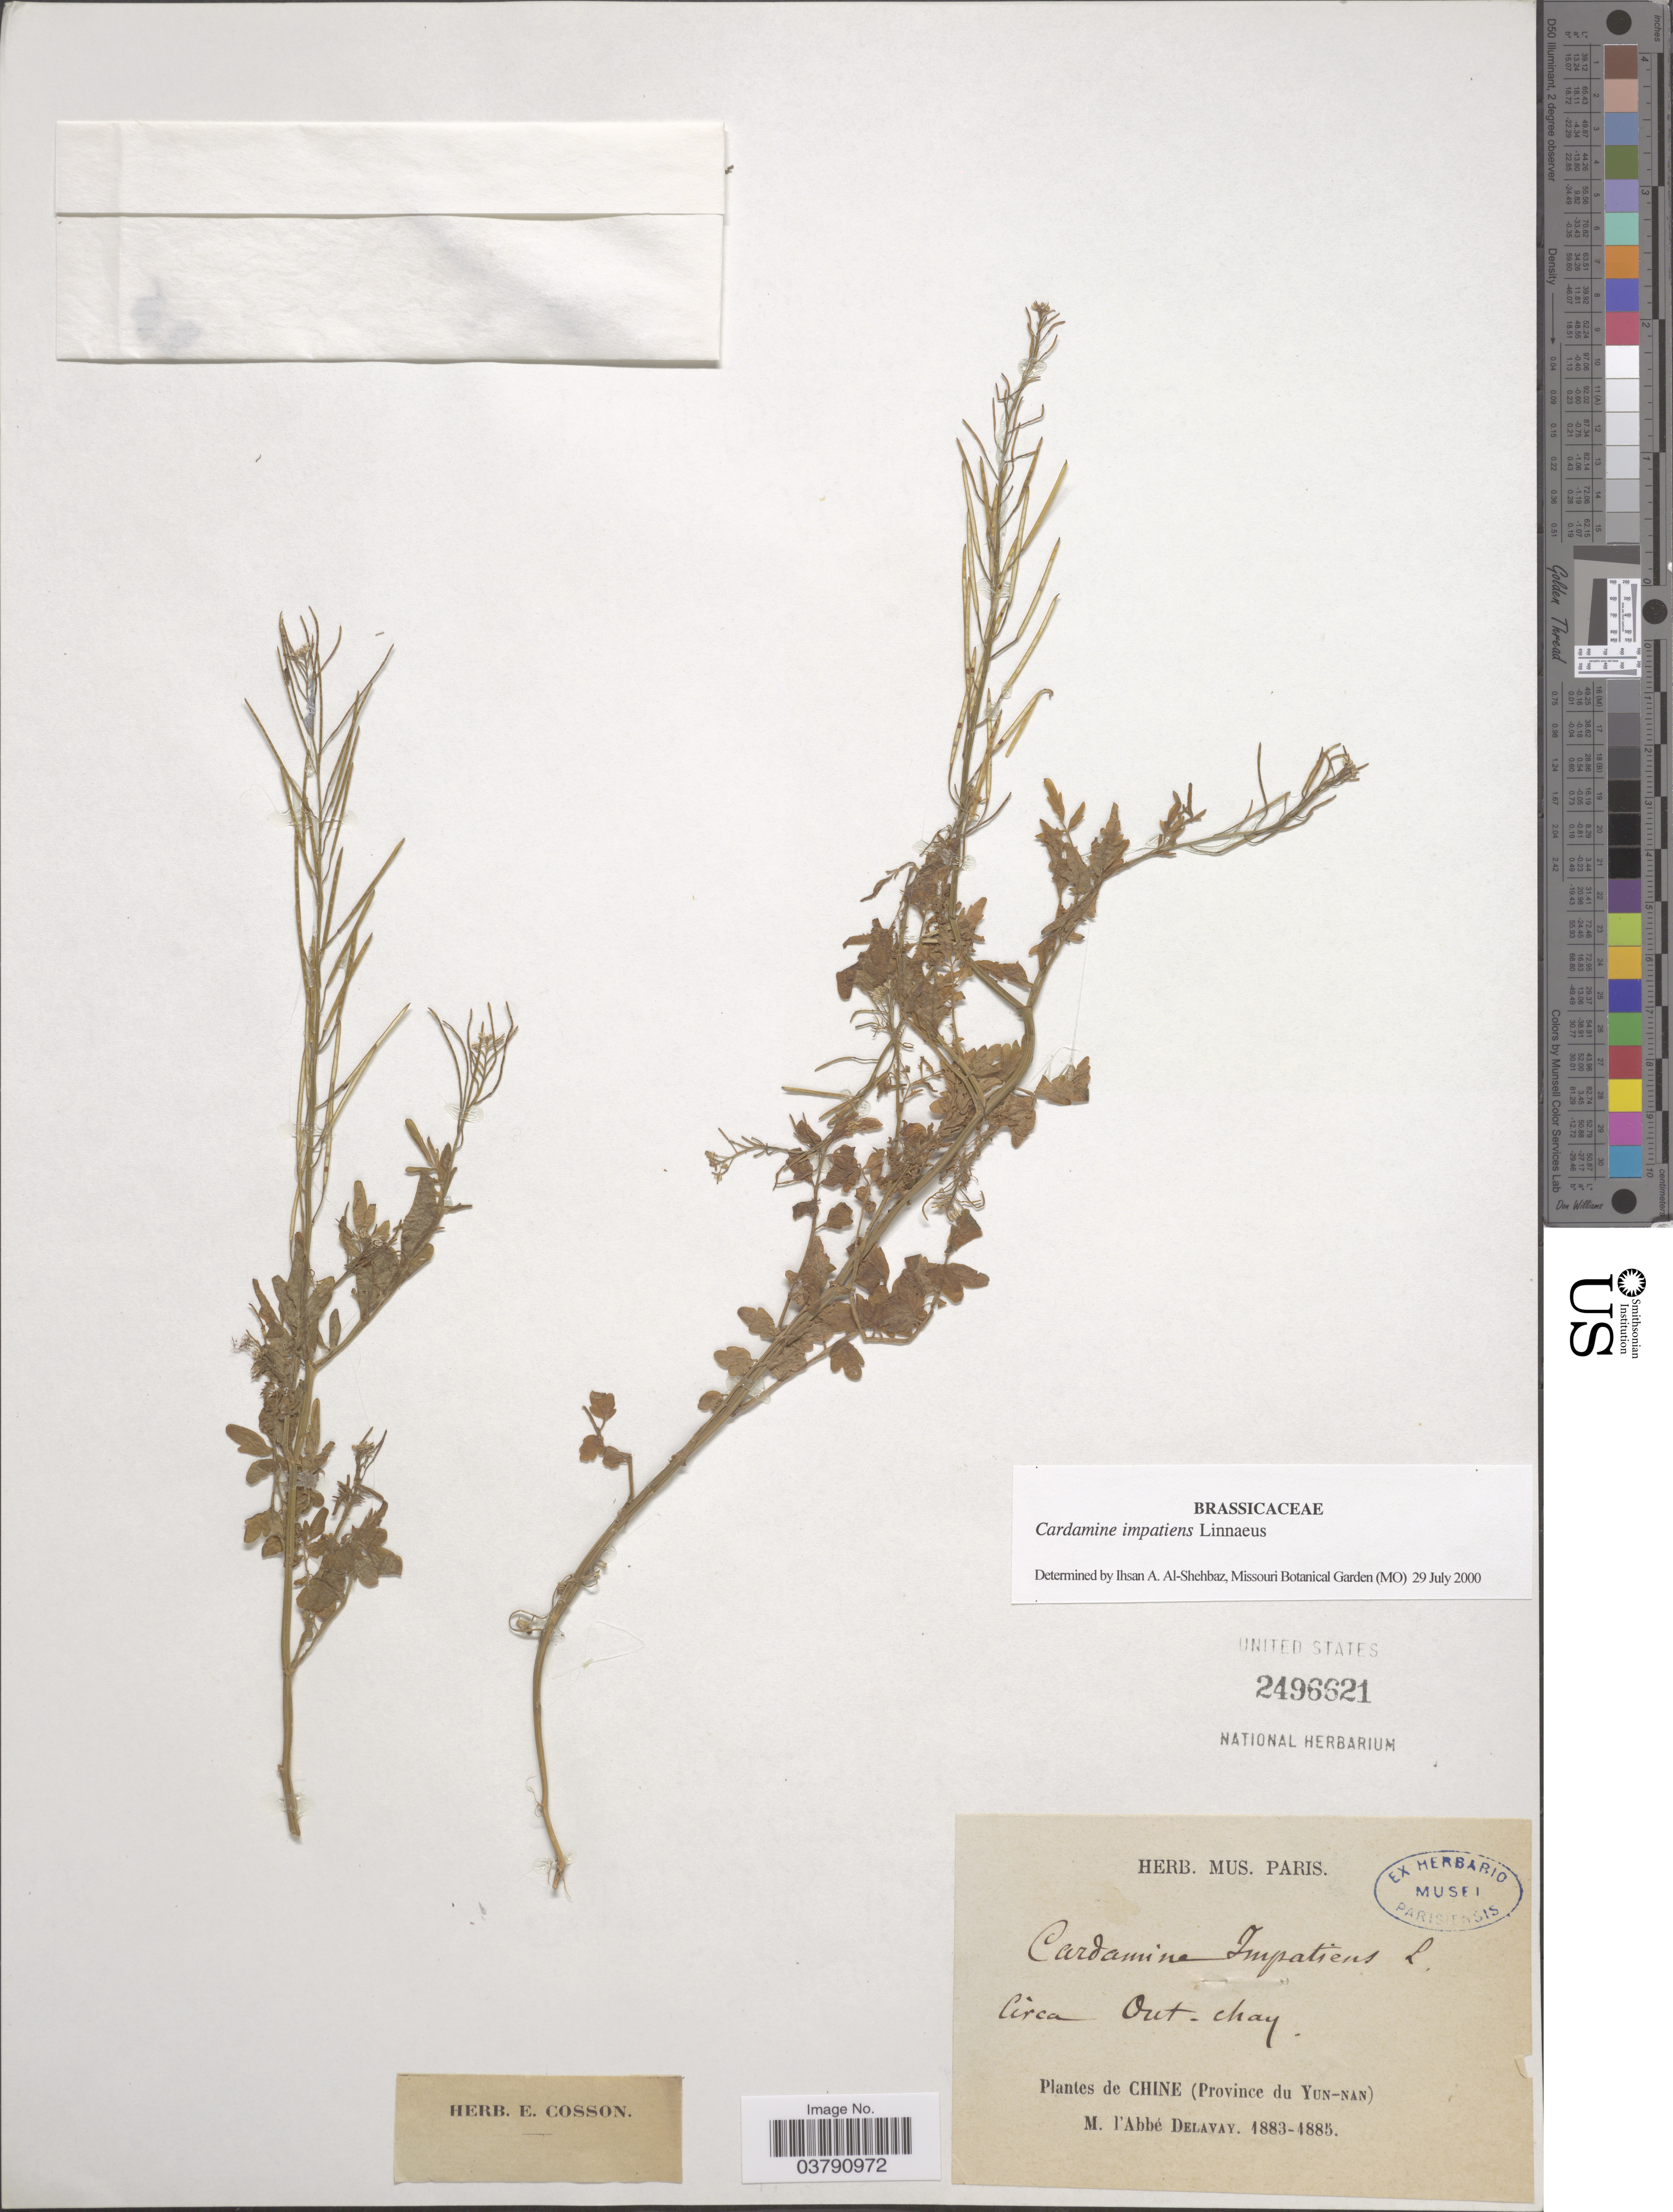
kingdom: Plantae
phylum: Tracheophyta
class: Magnoliopsida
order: Brassicales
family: Brassicaceae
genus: Cardamine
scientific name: Cardamine impatiens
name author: L.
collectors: P. Delavay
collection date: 1883/1885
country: China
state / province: Yunnan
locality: Circa Out-chay.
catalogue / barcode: US 2496621